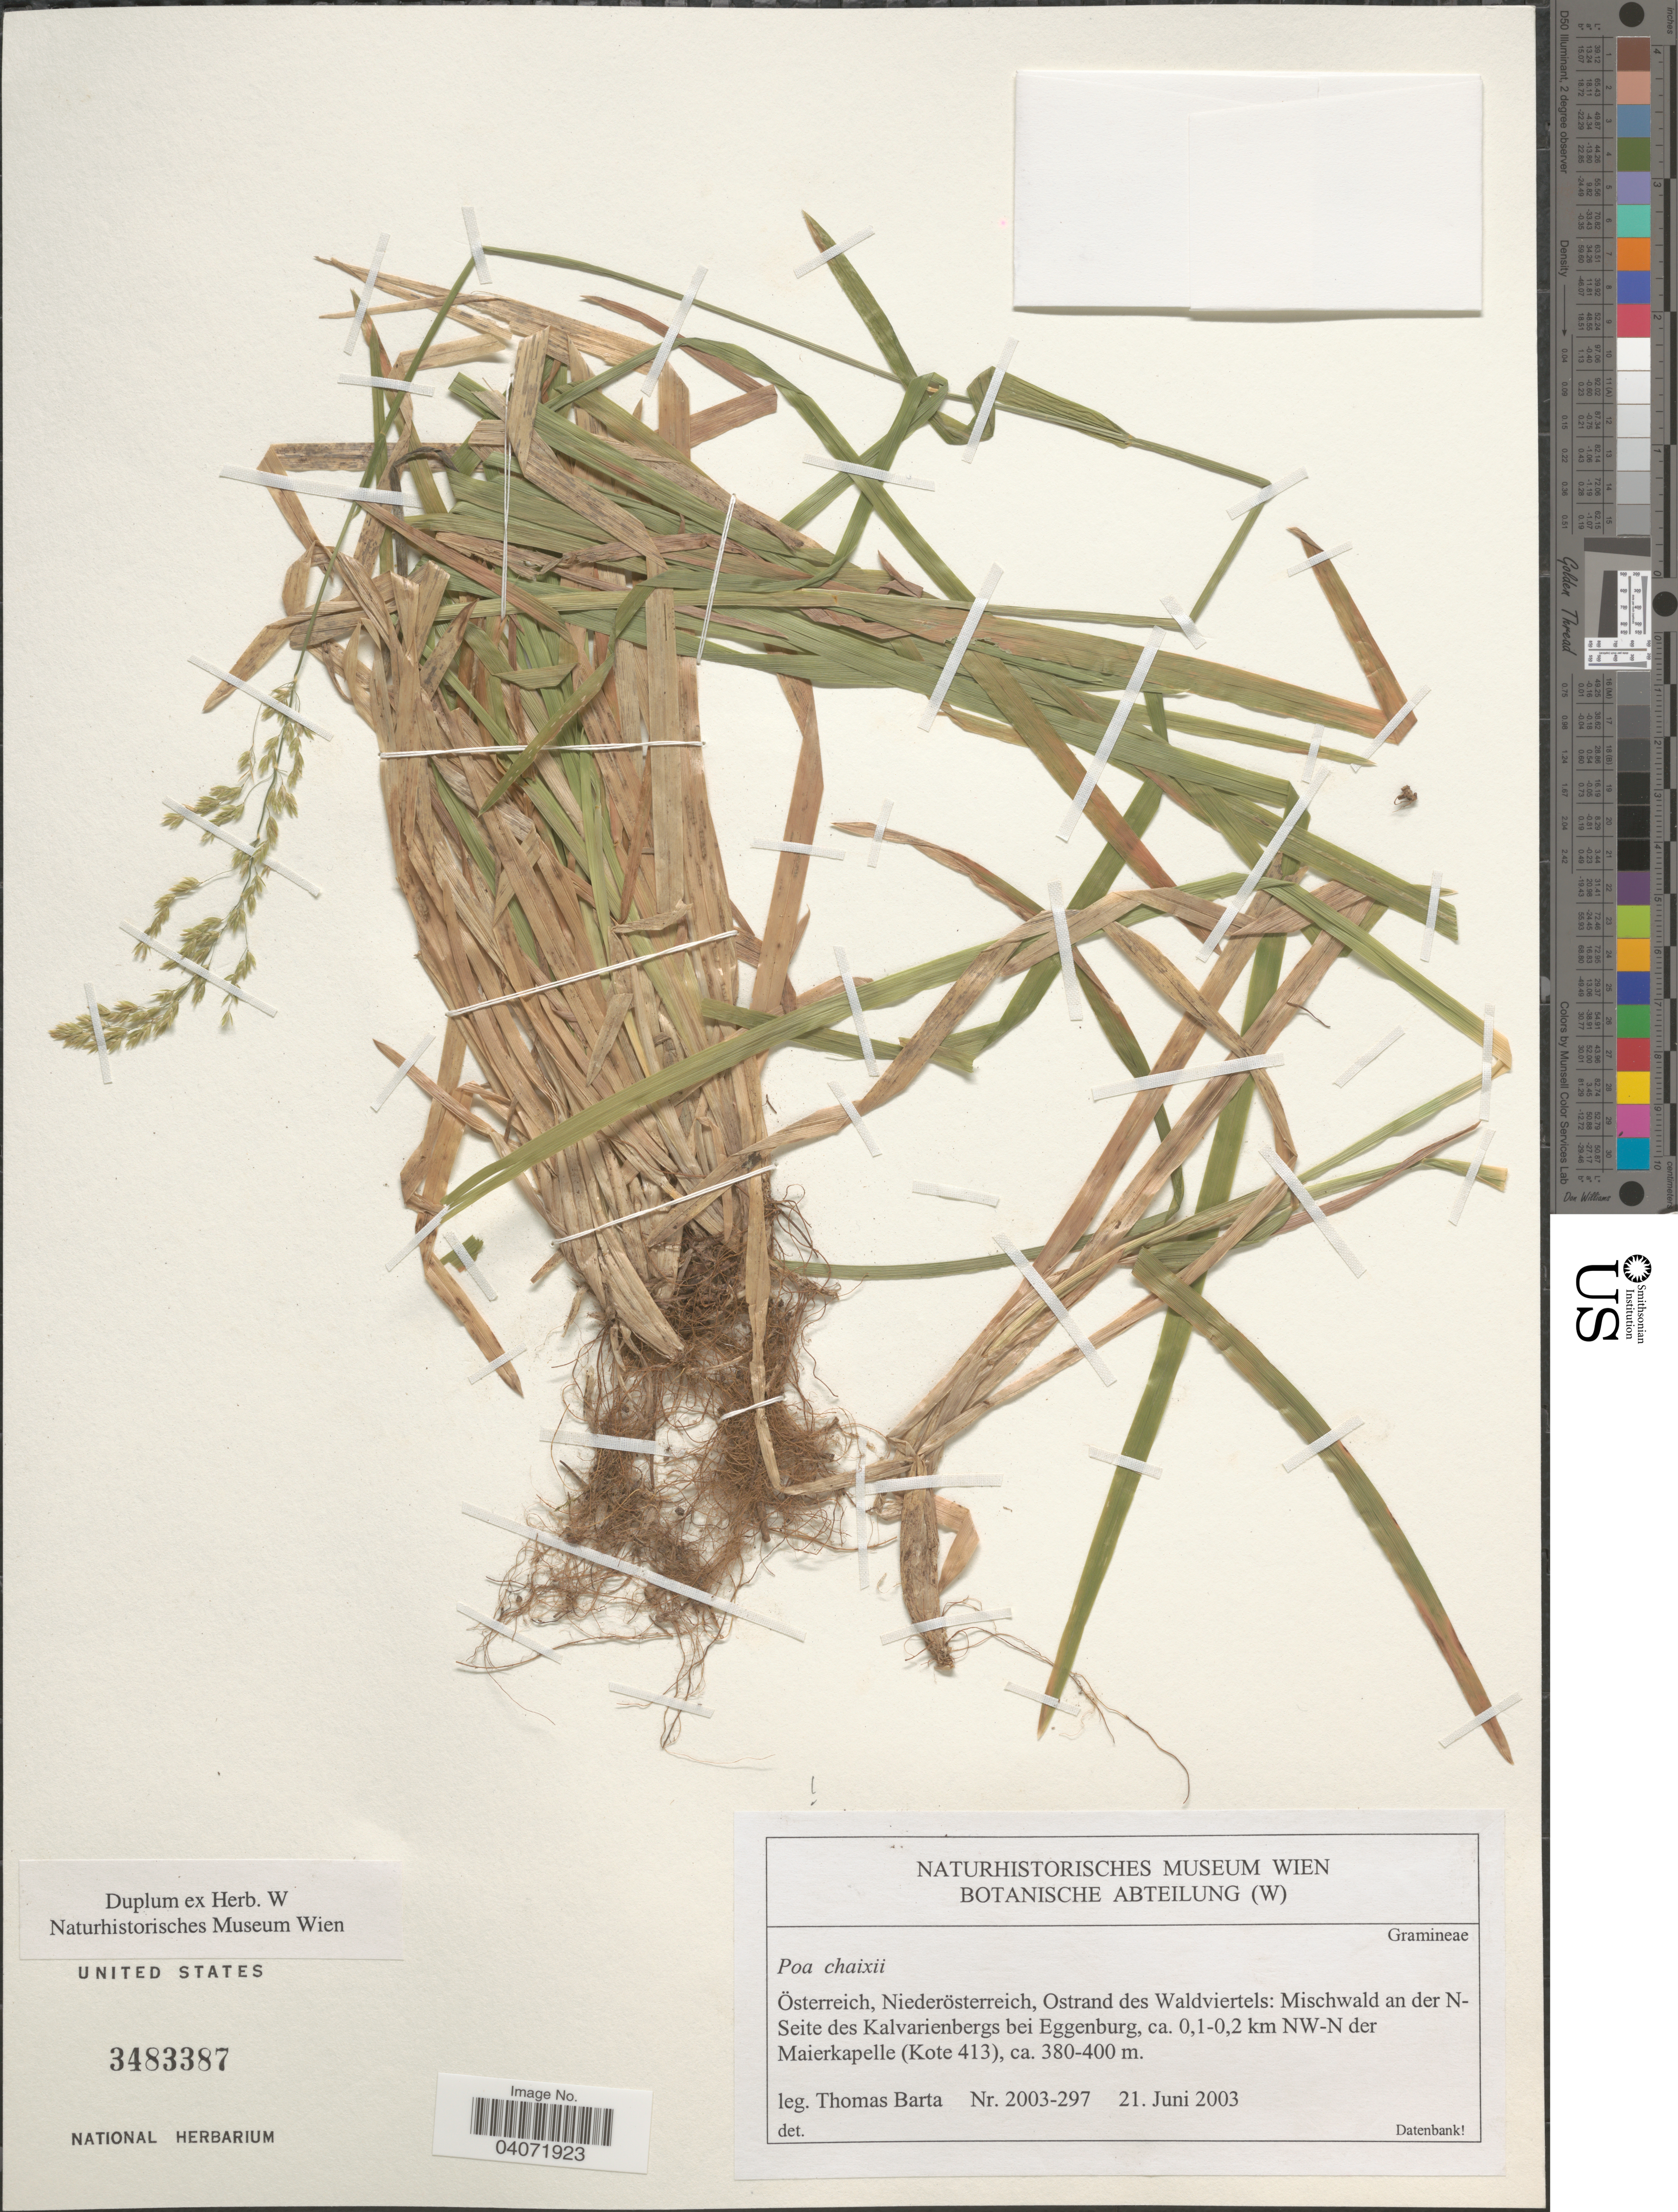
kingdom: Plantae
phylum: Tracheophyta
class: Liliopsida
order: Poales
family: Poaceae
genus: Poa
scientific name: Poa chaixii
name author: Vill.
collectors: T. Barta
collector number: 2003-297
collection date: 2003-06-21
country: Austria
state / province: Niederosterreich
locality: Österreich, Ostrand des Waldviertels: Mischwald an der N-Seite des Kalvarienbergs bei Eggenburg, ca. 0,1-0,2 km NW-N der Maierkapelle (Kote 413).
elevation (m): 380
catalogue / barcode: US 3483387